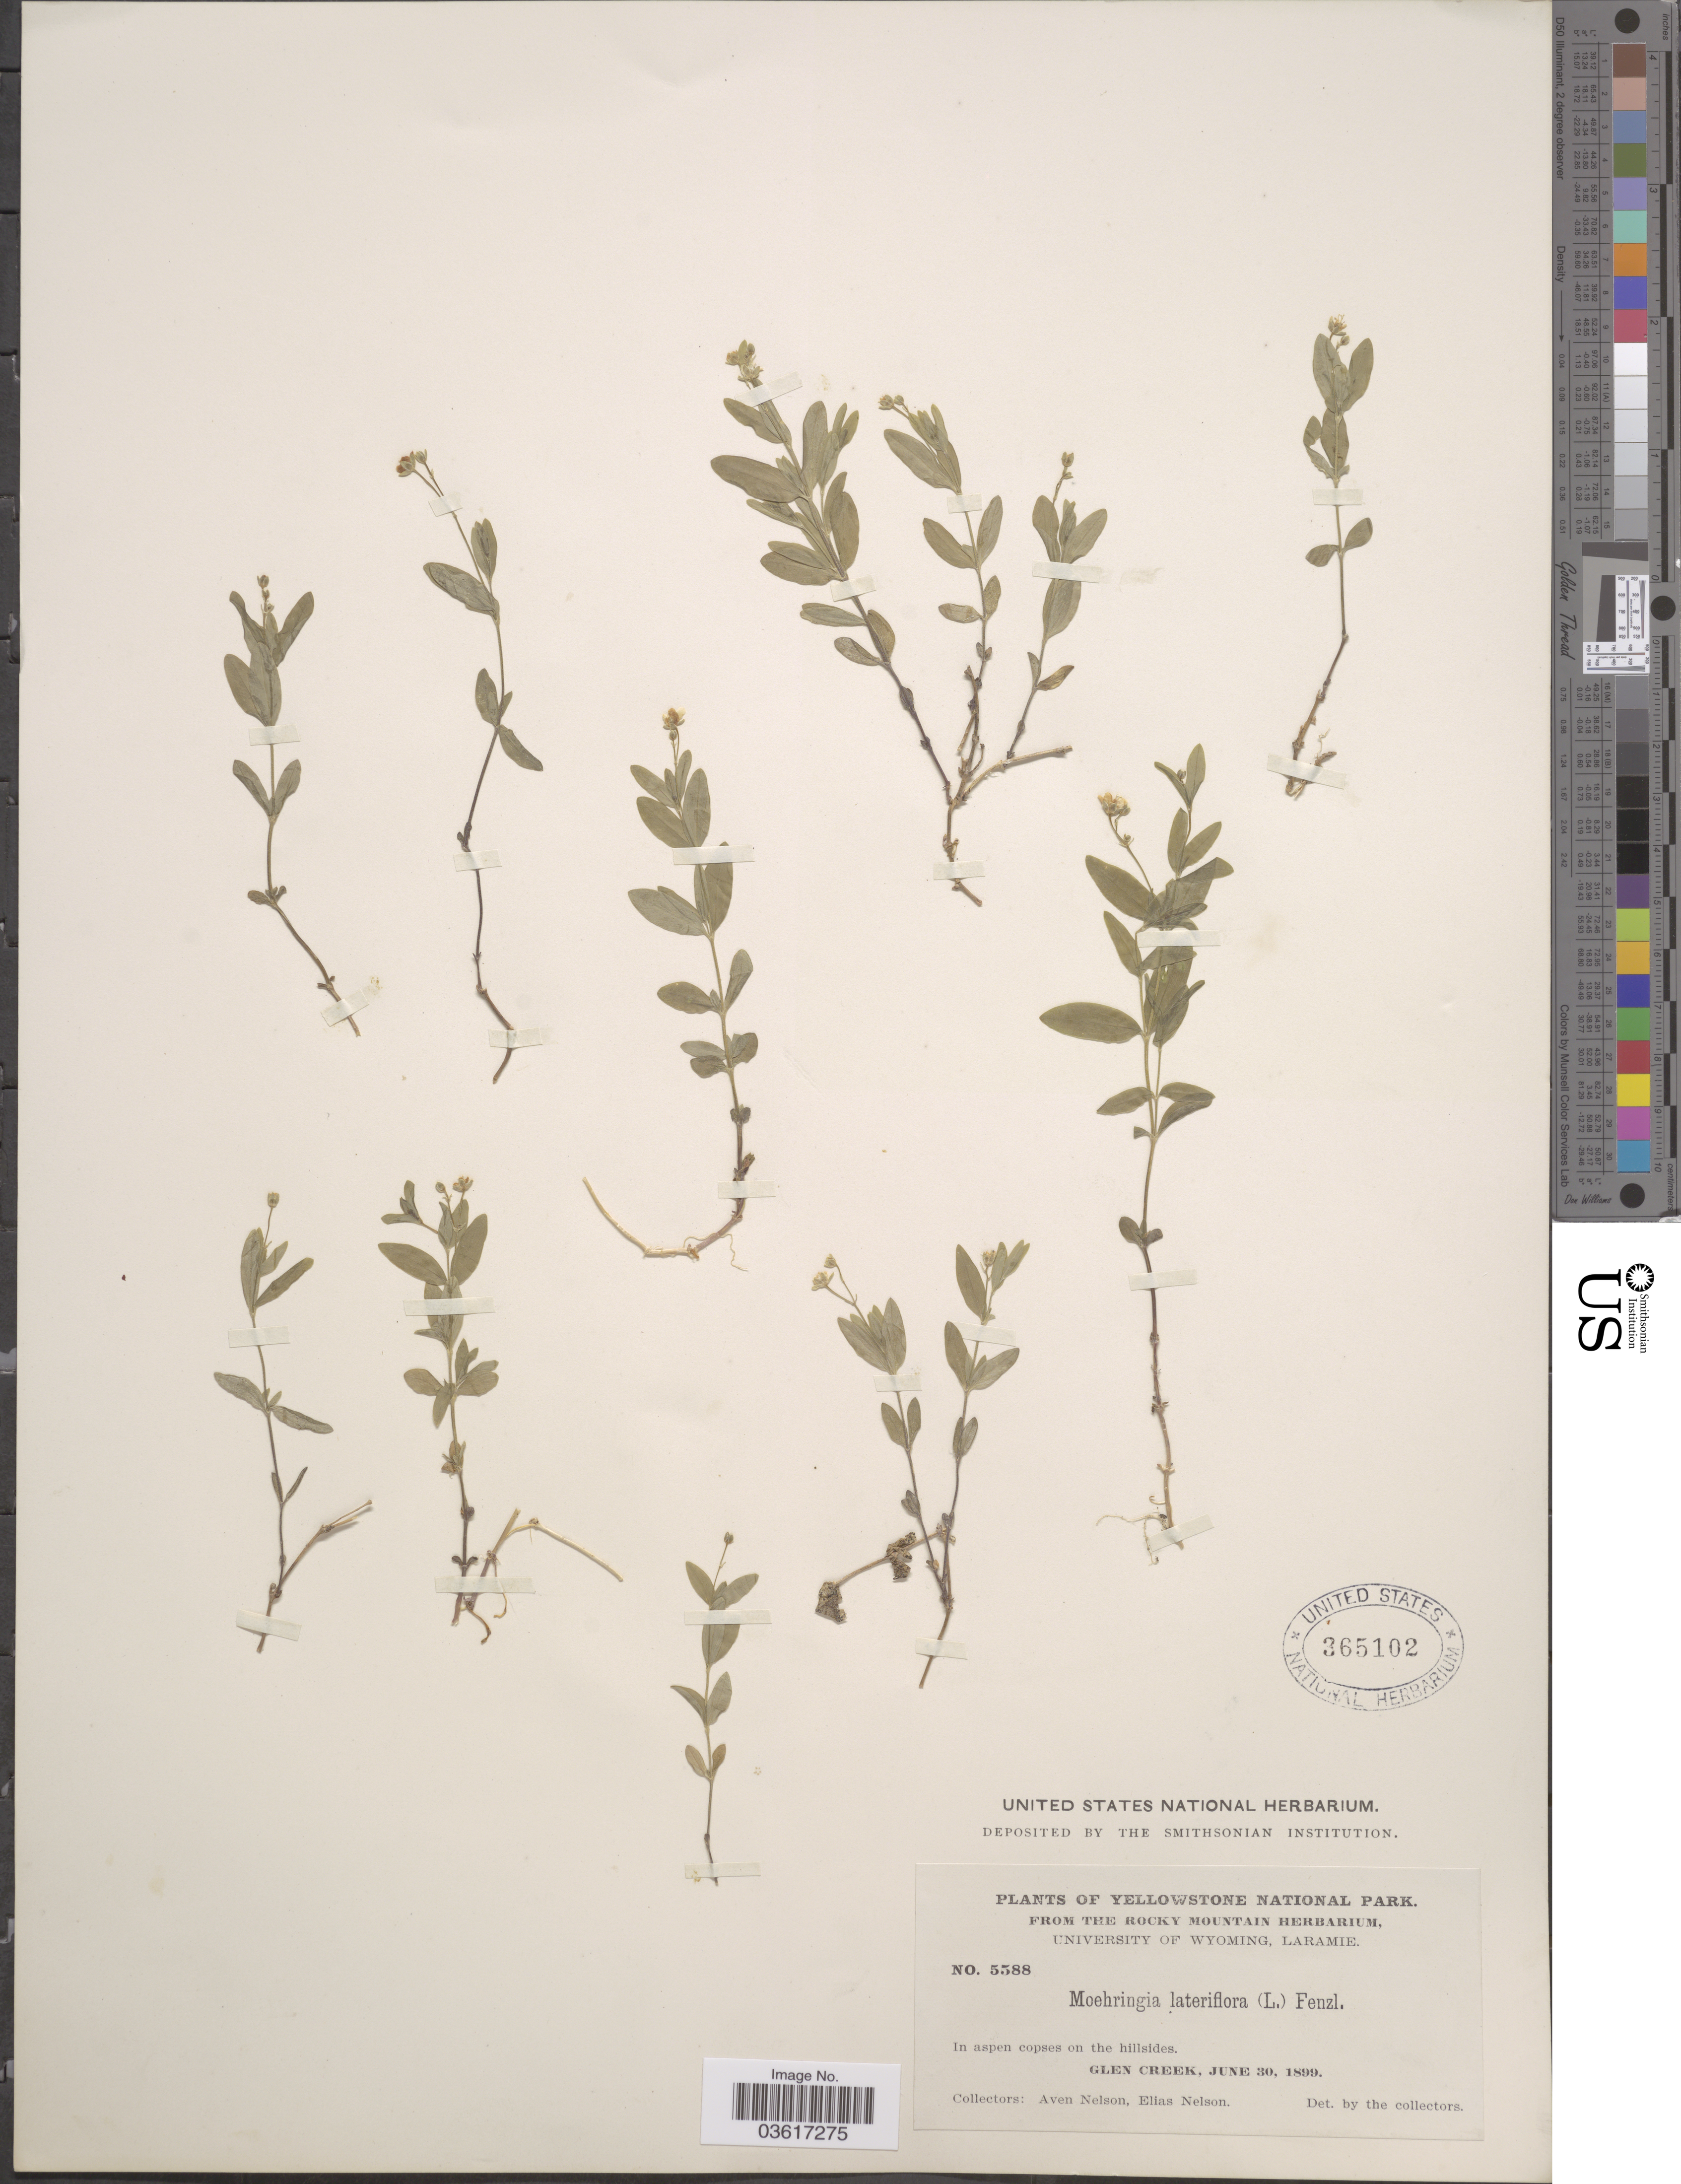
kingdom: Plantae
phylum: Tracheophyta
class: Magnoliopsida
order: Caryophyllales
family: Caryophyllaceae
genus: Moehringia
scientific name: Moehringia lateriflora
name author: (L.) Fenzl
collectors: A. Nelson & E. Nelson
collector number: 5588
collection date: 1899-06-30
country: United States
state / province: Wyoming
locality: Yellowstone National Park. Glen Creek.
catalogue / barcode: US 365102